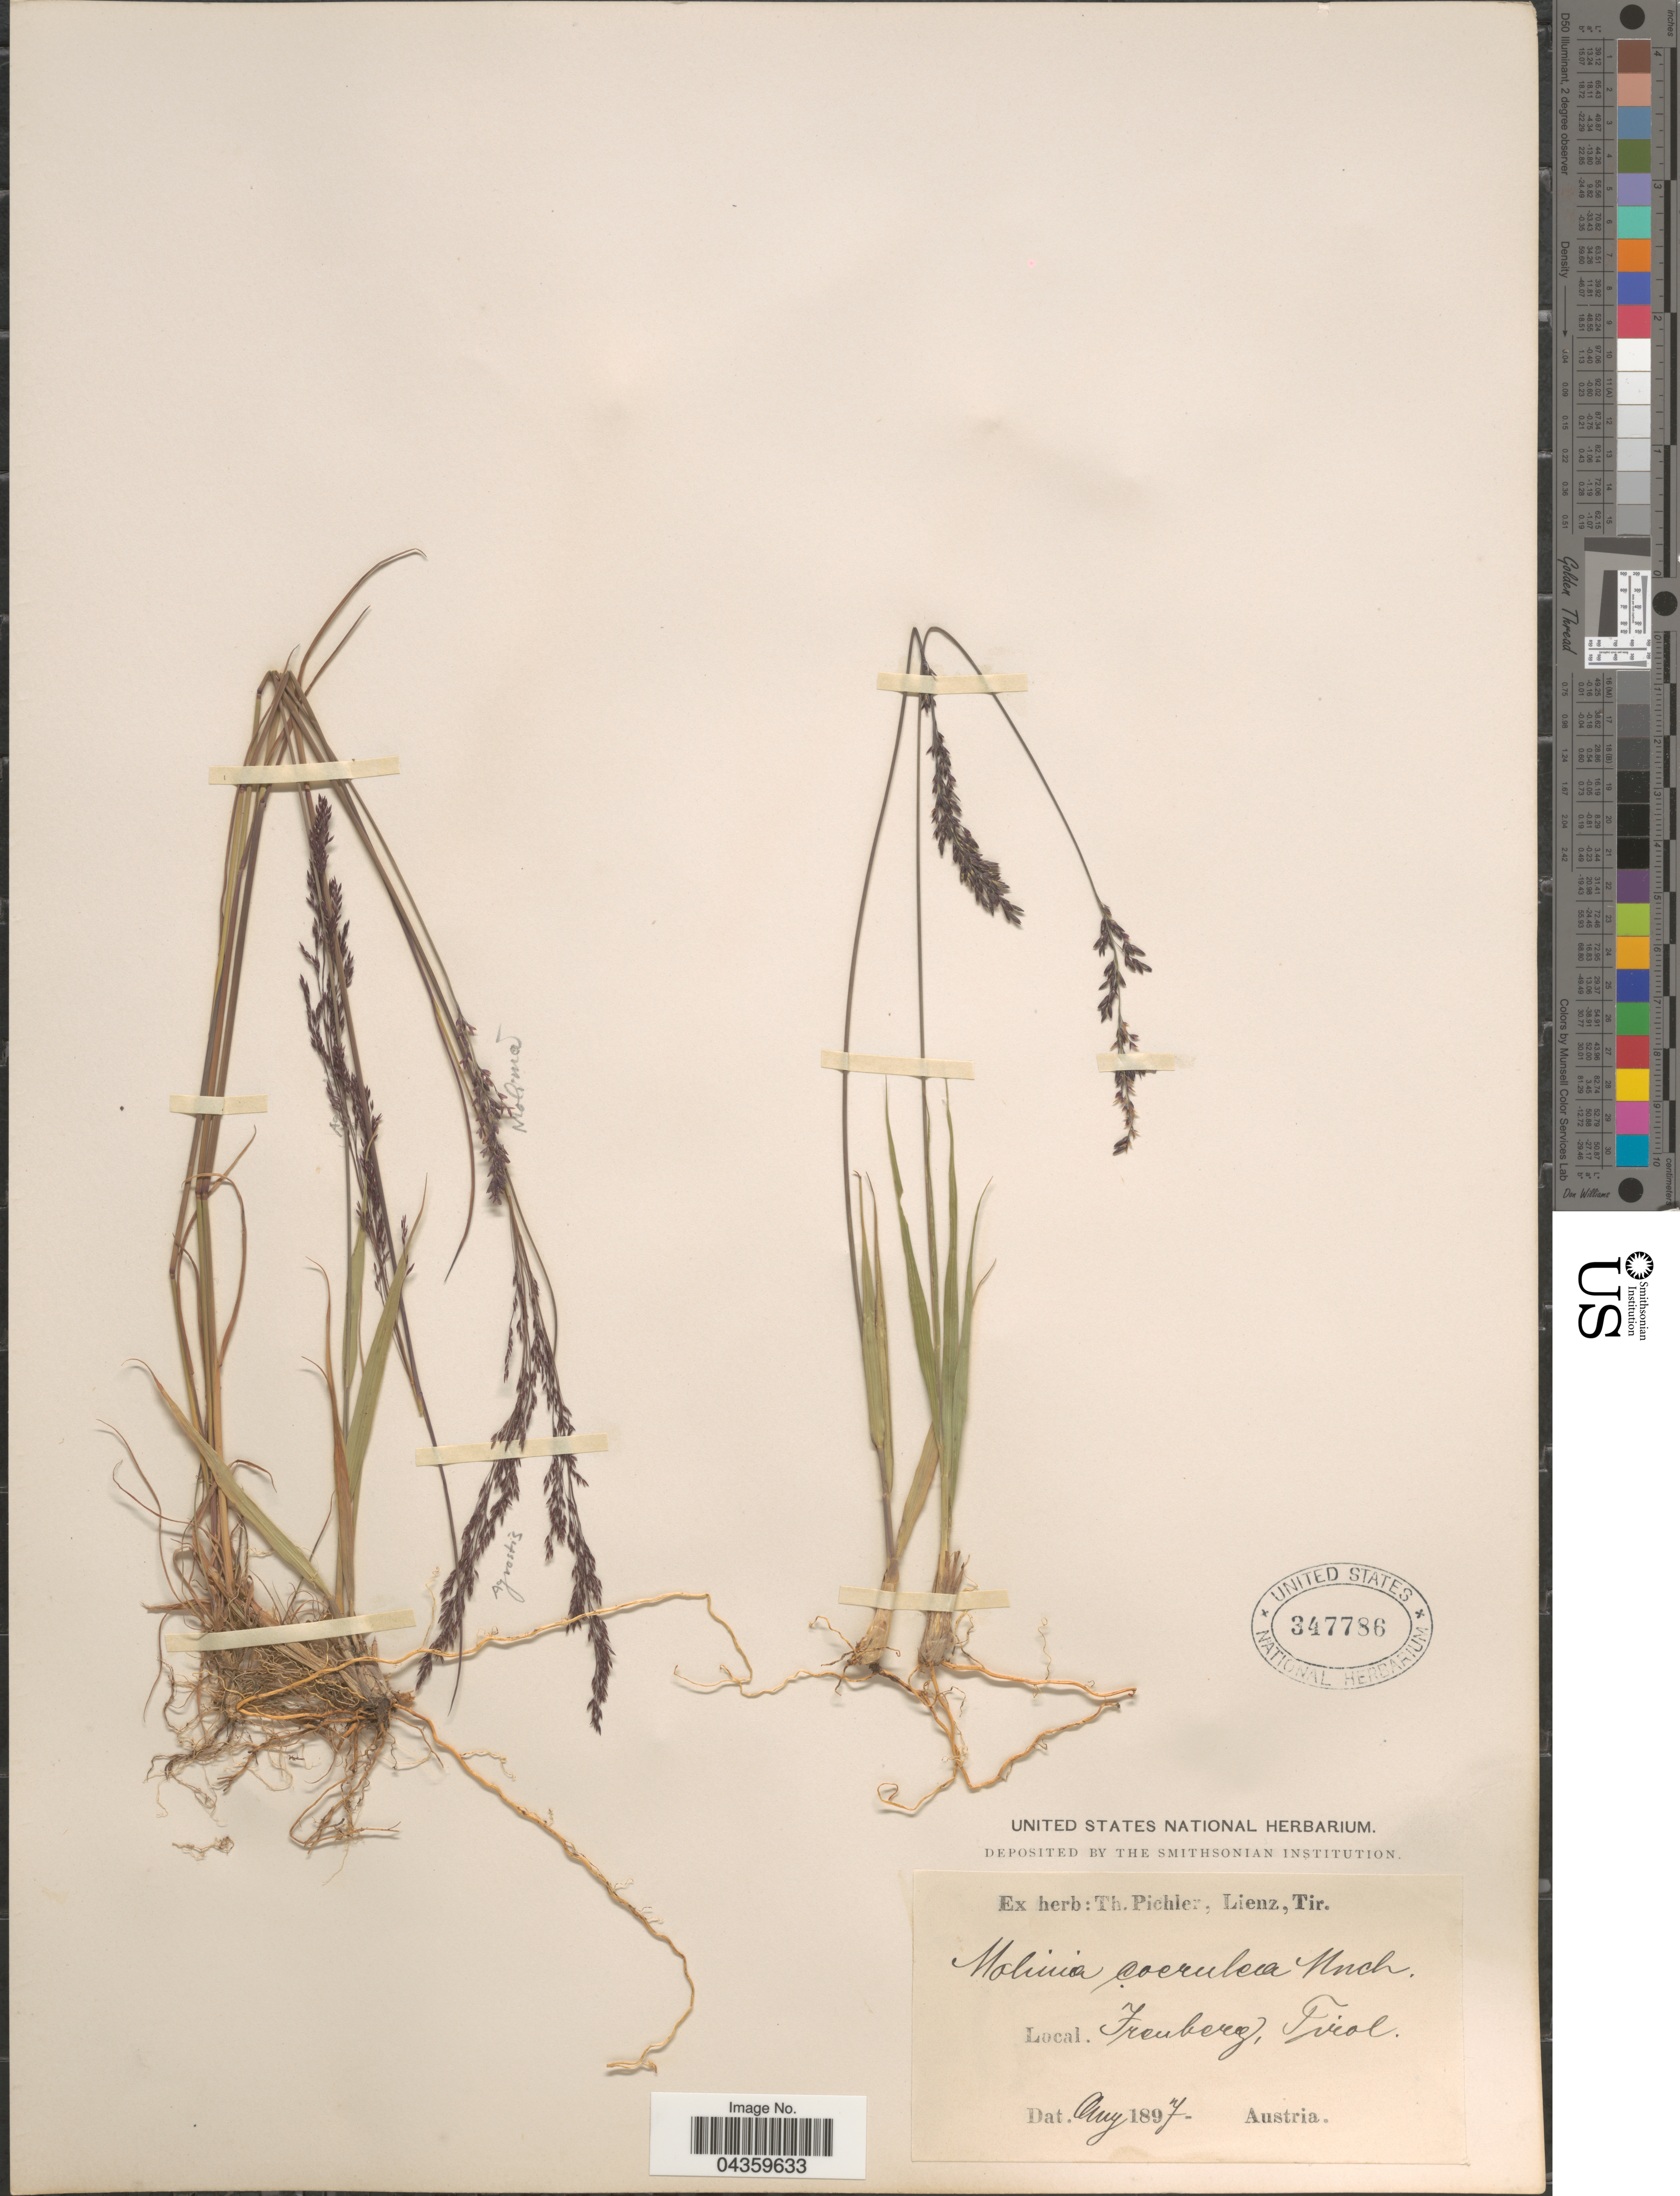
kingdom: Plantae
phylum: Tracheophyta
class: Liliopsida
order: Poales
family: Poaceae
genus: Molinia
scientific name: Molinia caerulea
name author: (L.) Moench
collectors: ex herb. T. Pichler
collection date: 1897-08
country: Austria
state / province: Tirol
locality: Frenberg.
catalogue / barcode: US 347786